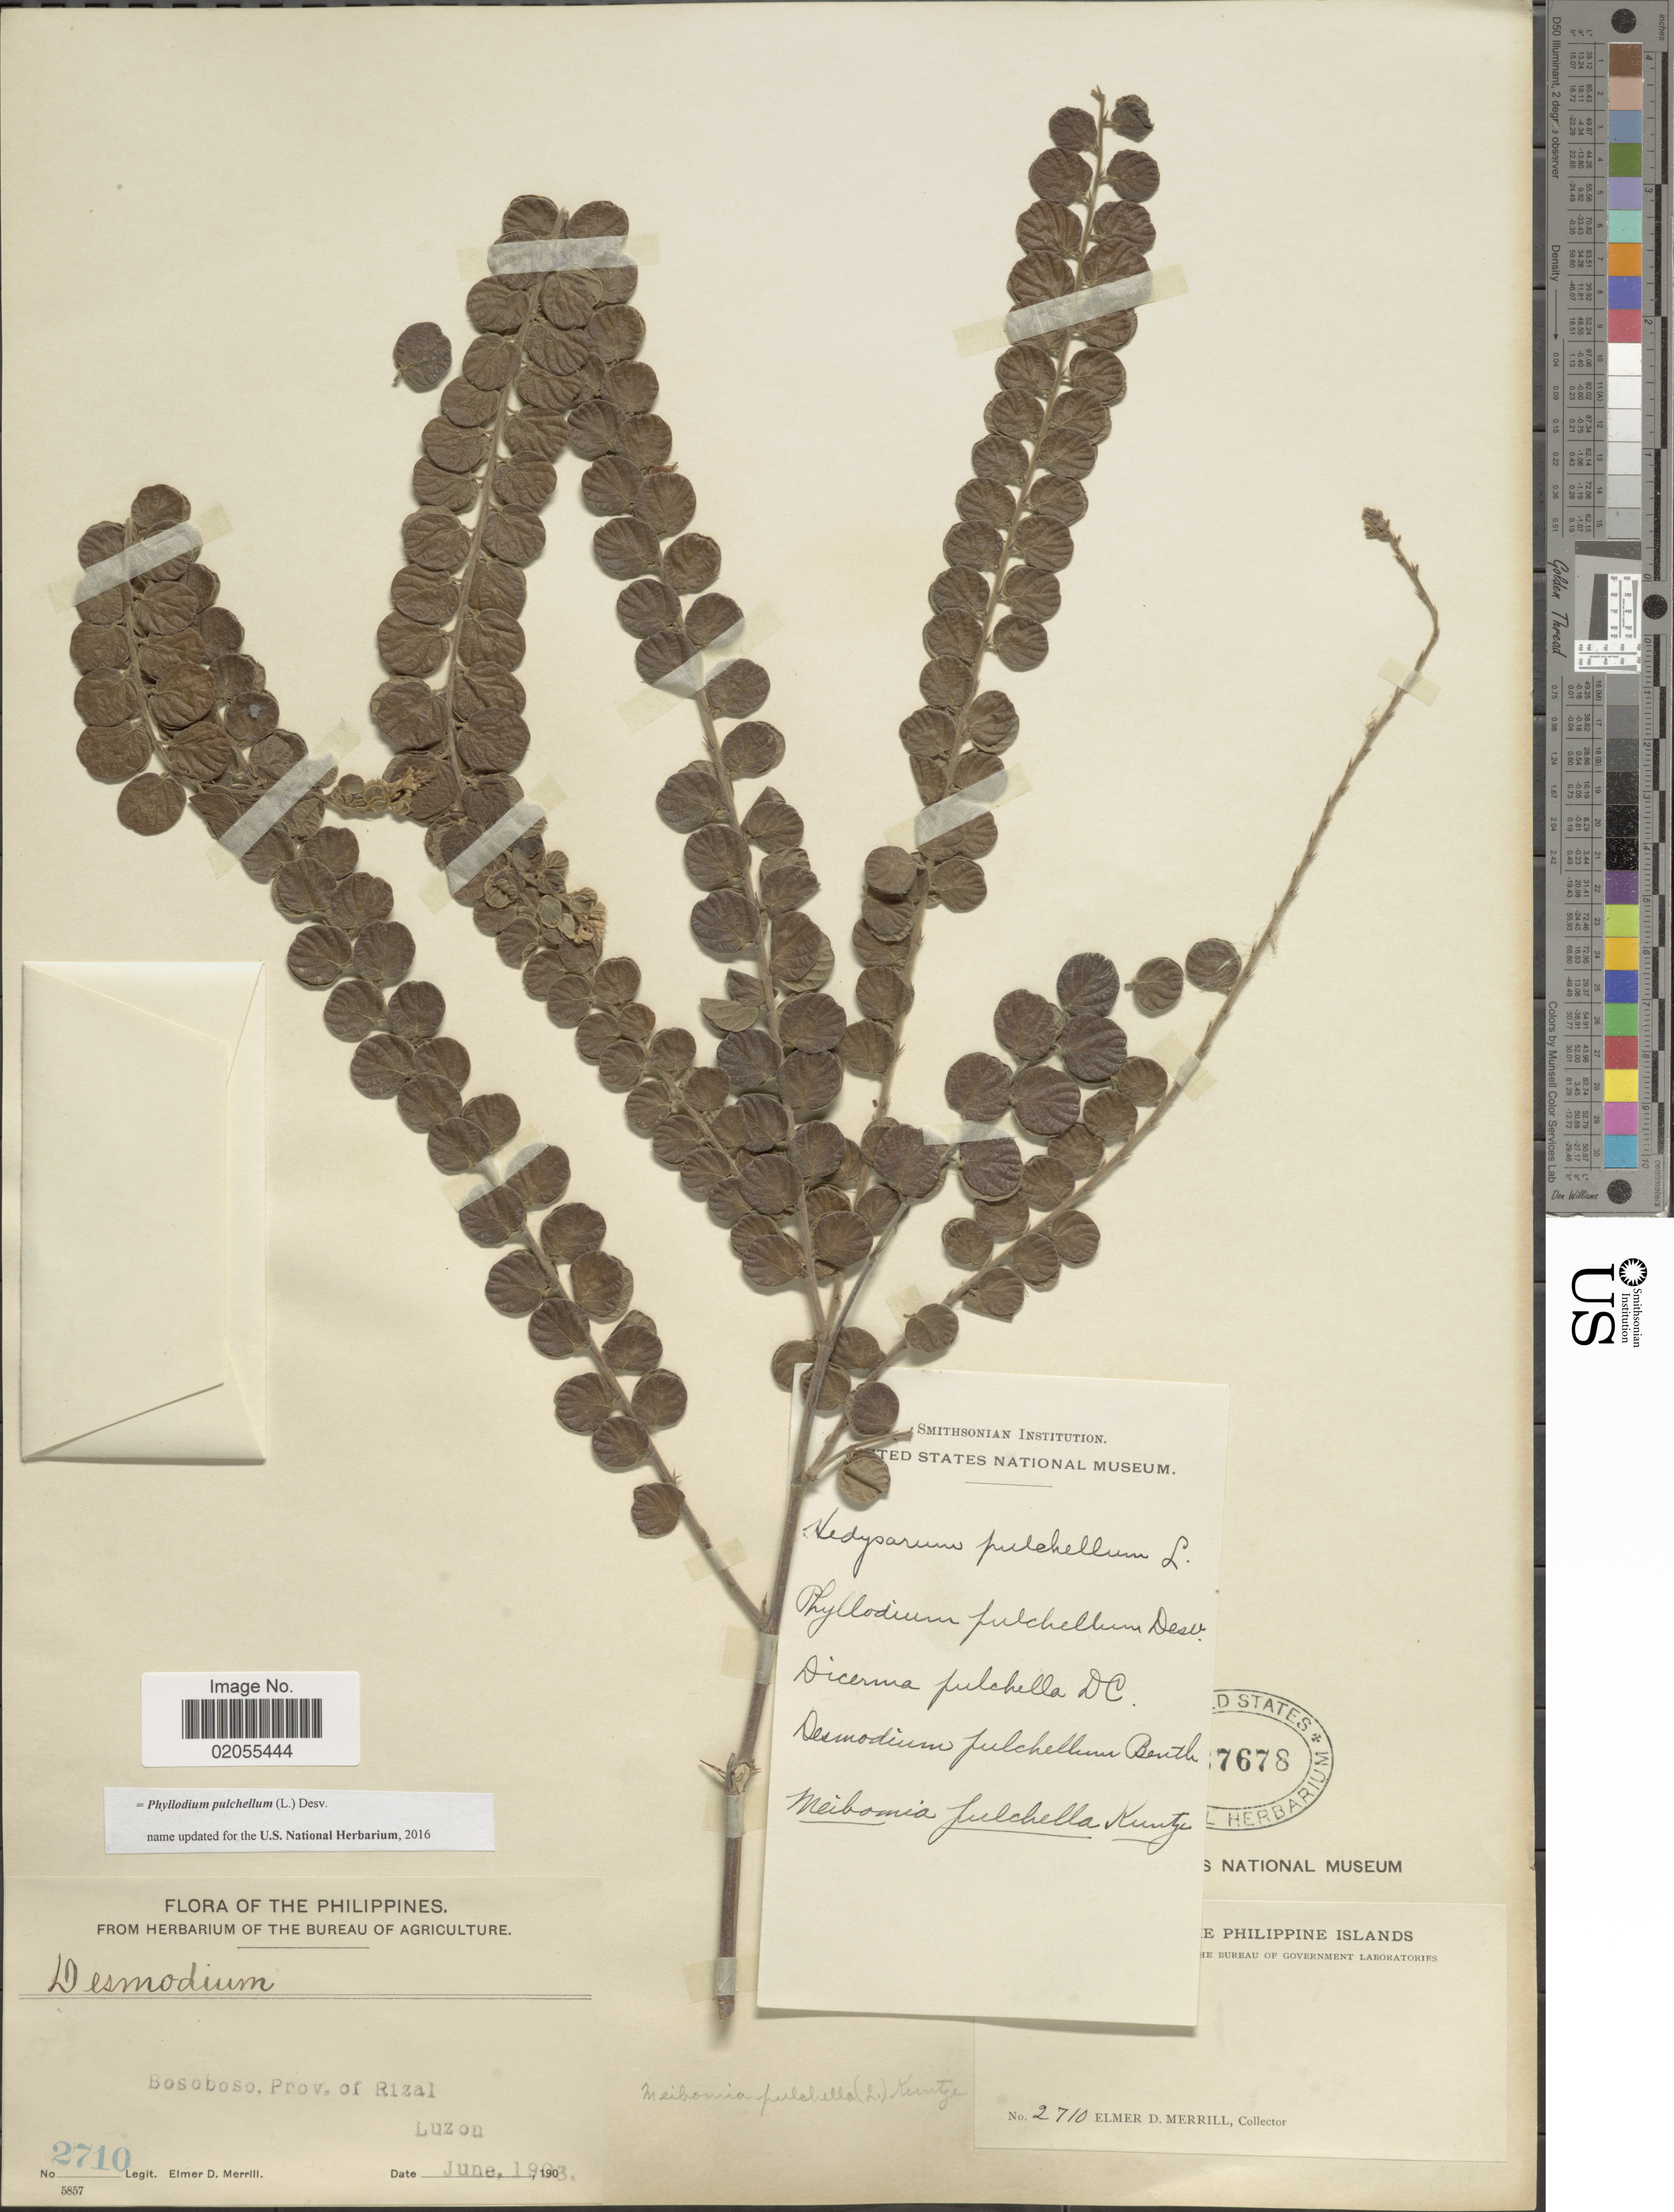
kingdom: Plantae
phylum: Tracheophyta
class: Magnoliopsida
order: Fabales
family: Fabaceae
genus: Phyllodium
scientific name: Phyllodium pulchellum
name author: (L.) Desv.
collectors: E. D. Merrill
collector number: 2710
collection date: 1903-06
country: Philippines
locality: Bosoboso, Prov. of Rizal, Luzon